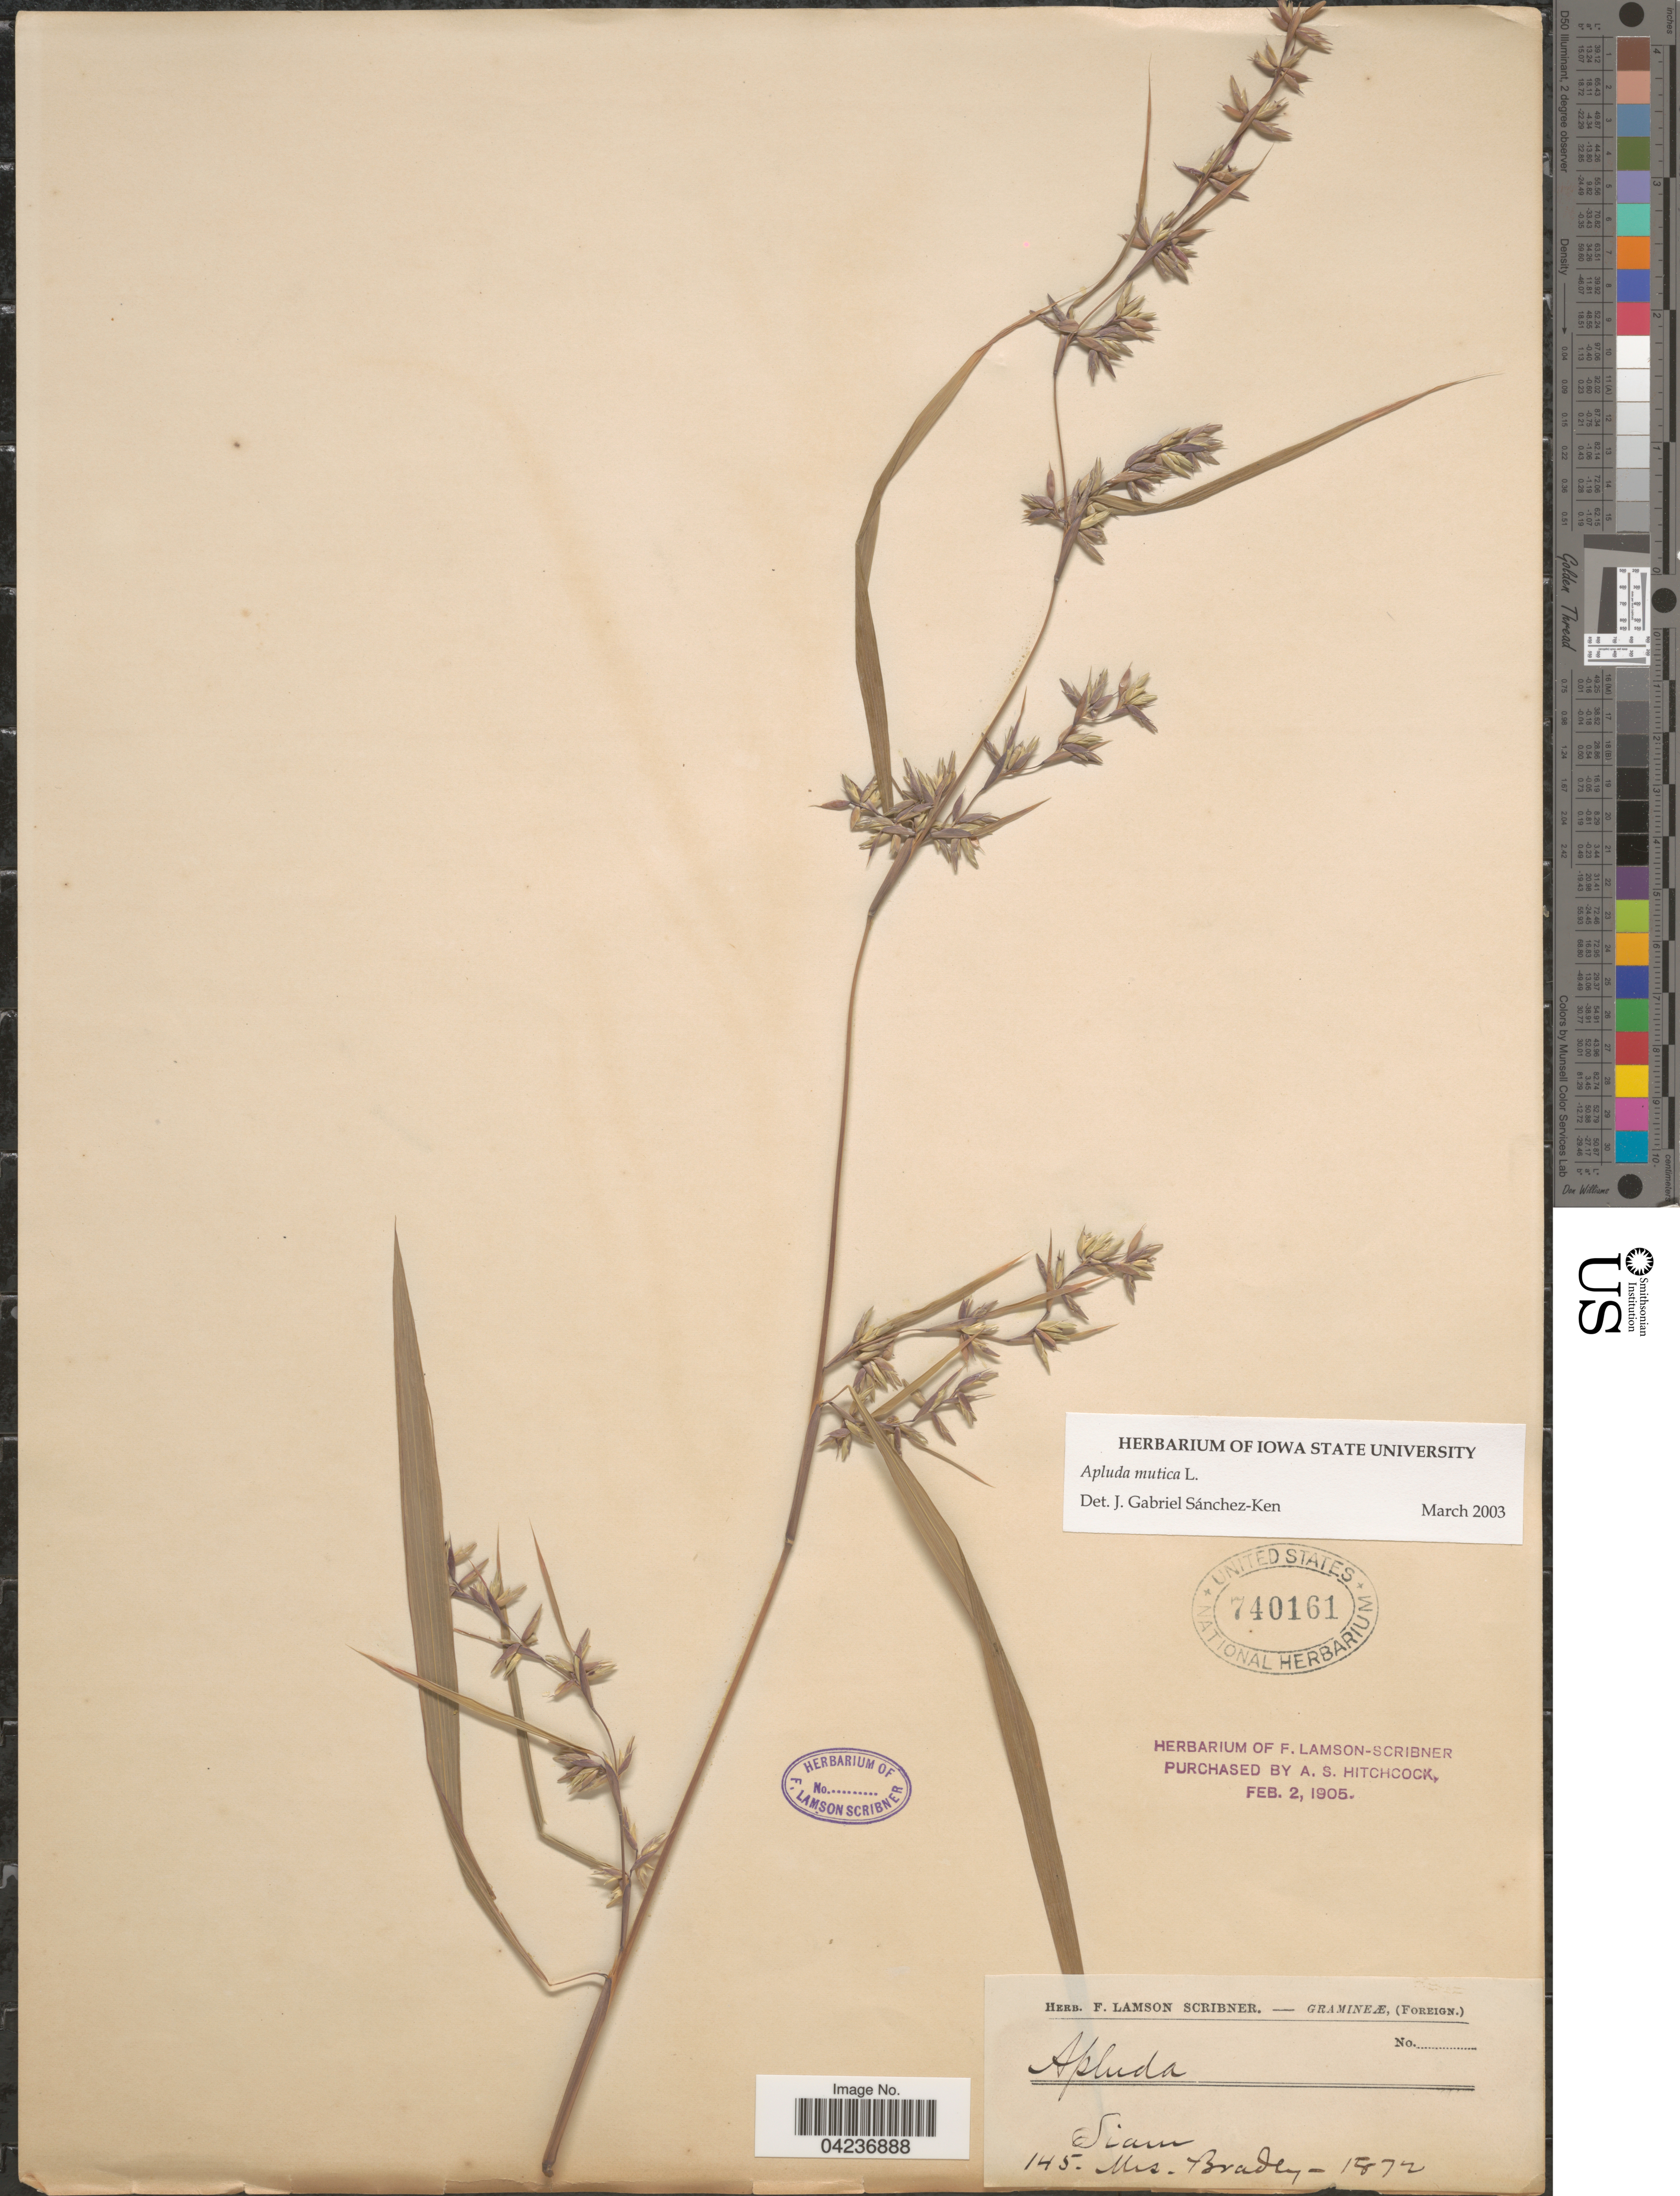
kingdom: Plantae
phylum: Tracheophyta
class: Liliopsida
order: Poales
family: Poaceae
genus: Apluda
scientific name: Apluda mutica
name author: L.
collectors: Bradley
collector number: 145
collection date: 1872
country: Thailand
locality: Siam.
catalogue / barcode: US 740161